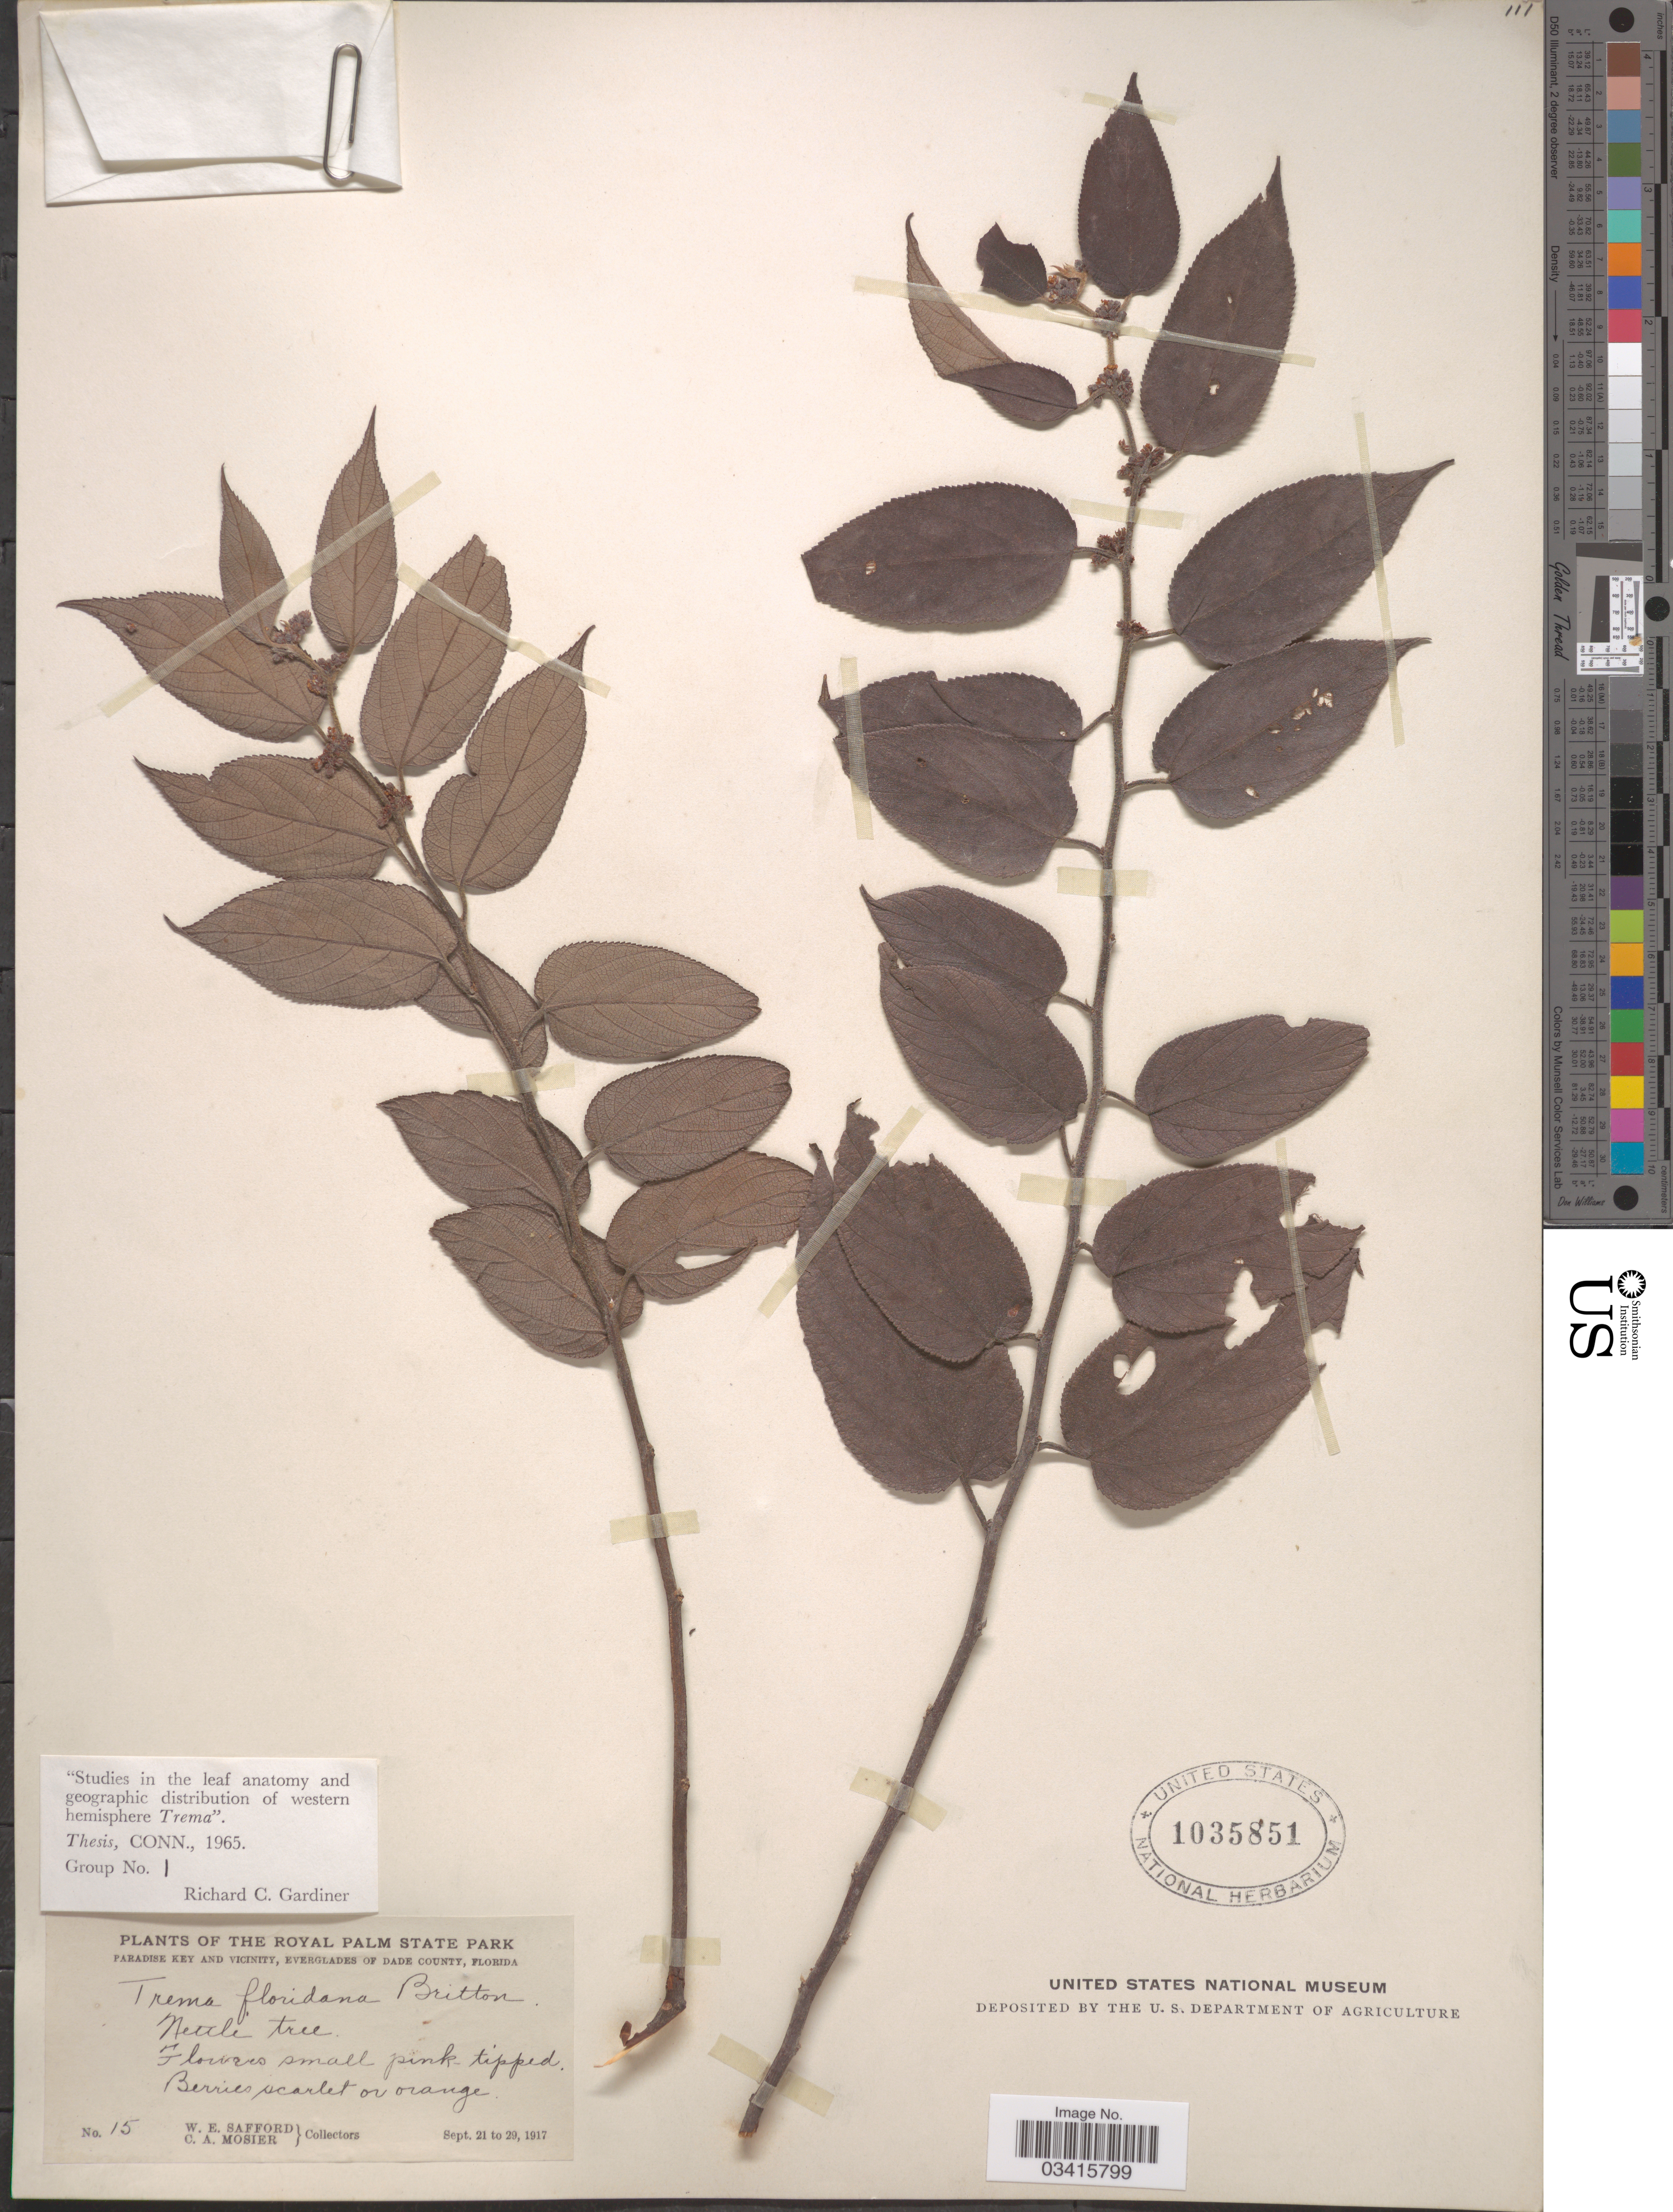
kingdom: Plantae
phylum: Tracheophyta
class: Magnoliopsida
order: Rosales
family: Cannabaceae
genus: Trema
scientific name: Trema floridanum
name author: Britton ex Small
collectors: W. E. Safford & C. A. Mosier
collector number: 15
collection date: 1917-09-21/1917-09-29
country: United States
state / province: Florida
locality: The Royal Palm State Park. Paradise Key and Vicinity, Everglades of Dade County.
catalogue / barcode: US 1035851